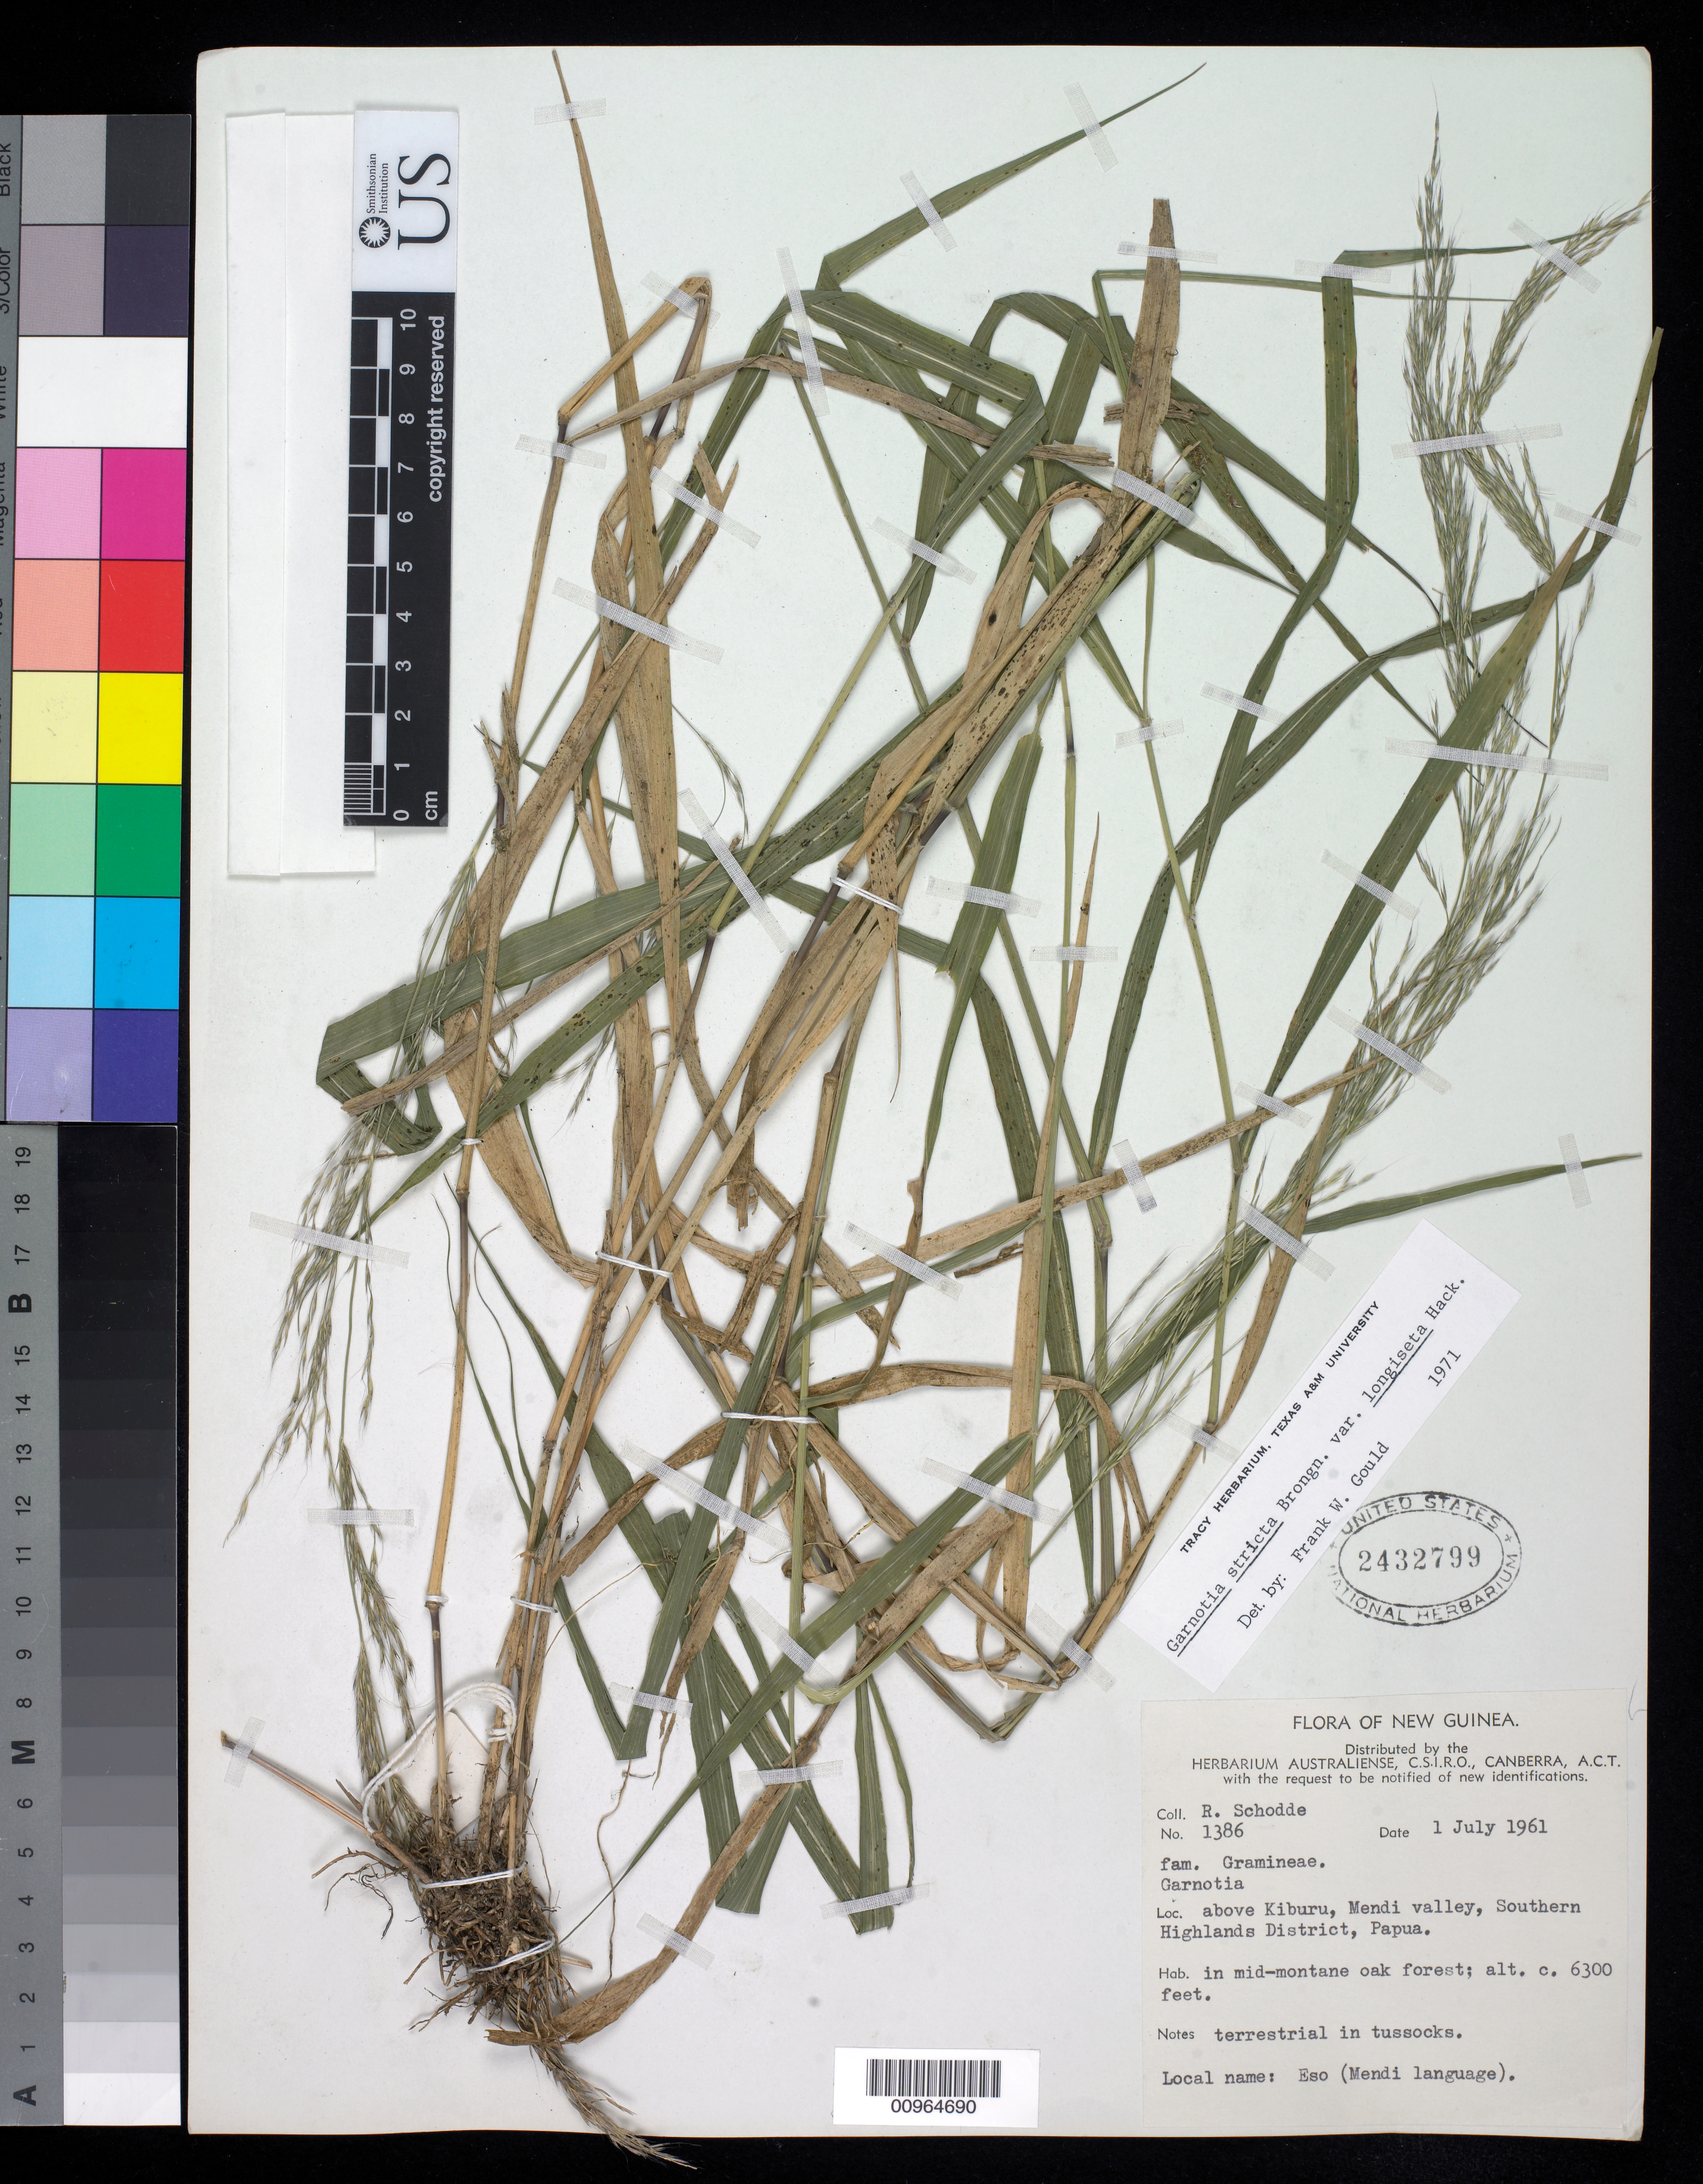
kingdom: Plantae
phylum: Tracheophyta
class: Liliopsida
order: Poales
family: Poaceae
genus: Garnotia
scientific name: Garnotia stricta var. longiseta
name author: Hack. in Kneuck.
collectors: R. Schodde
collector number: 1386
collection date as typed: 01 Jul 1961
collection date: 1961-07-01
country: Papua New Guinea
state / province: Southern Highlands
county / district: Mendi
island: New Guinea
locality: Above Kiburu, Mendi valley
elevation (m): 1920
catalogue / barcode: US 2432799